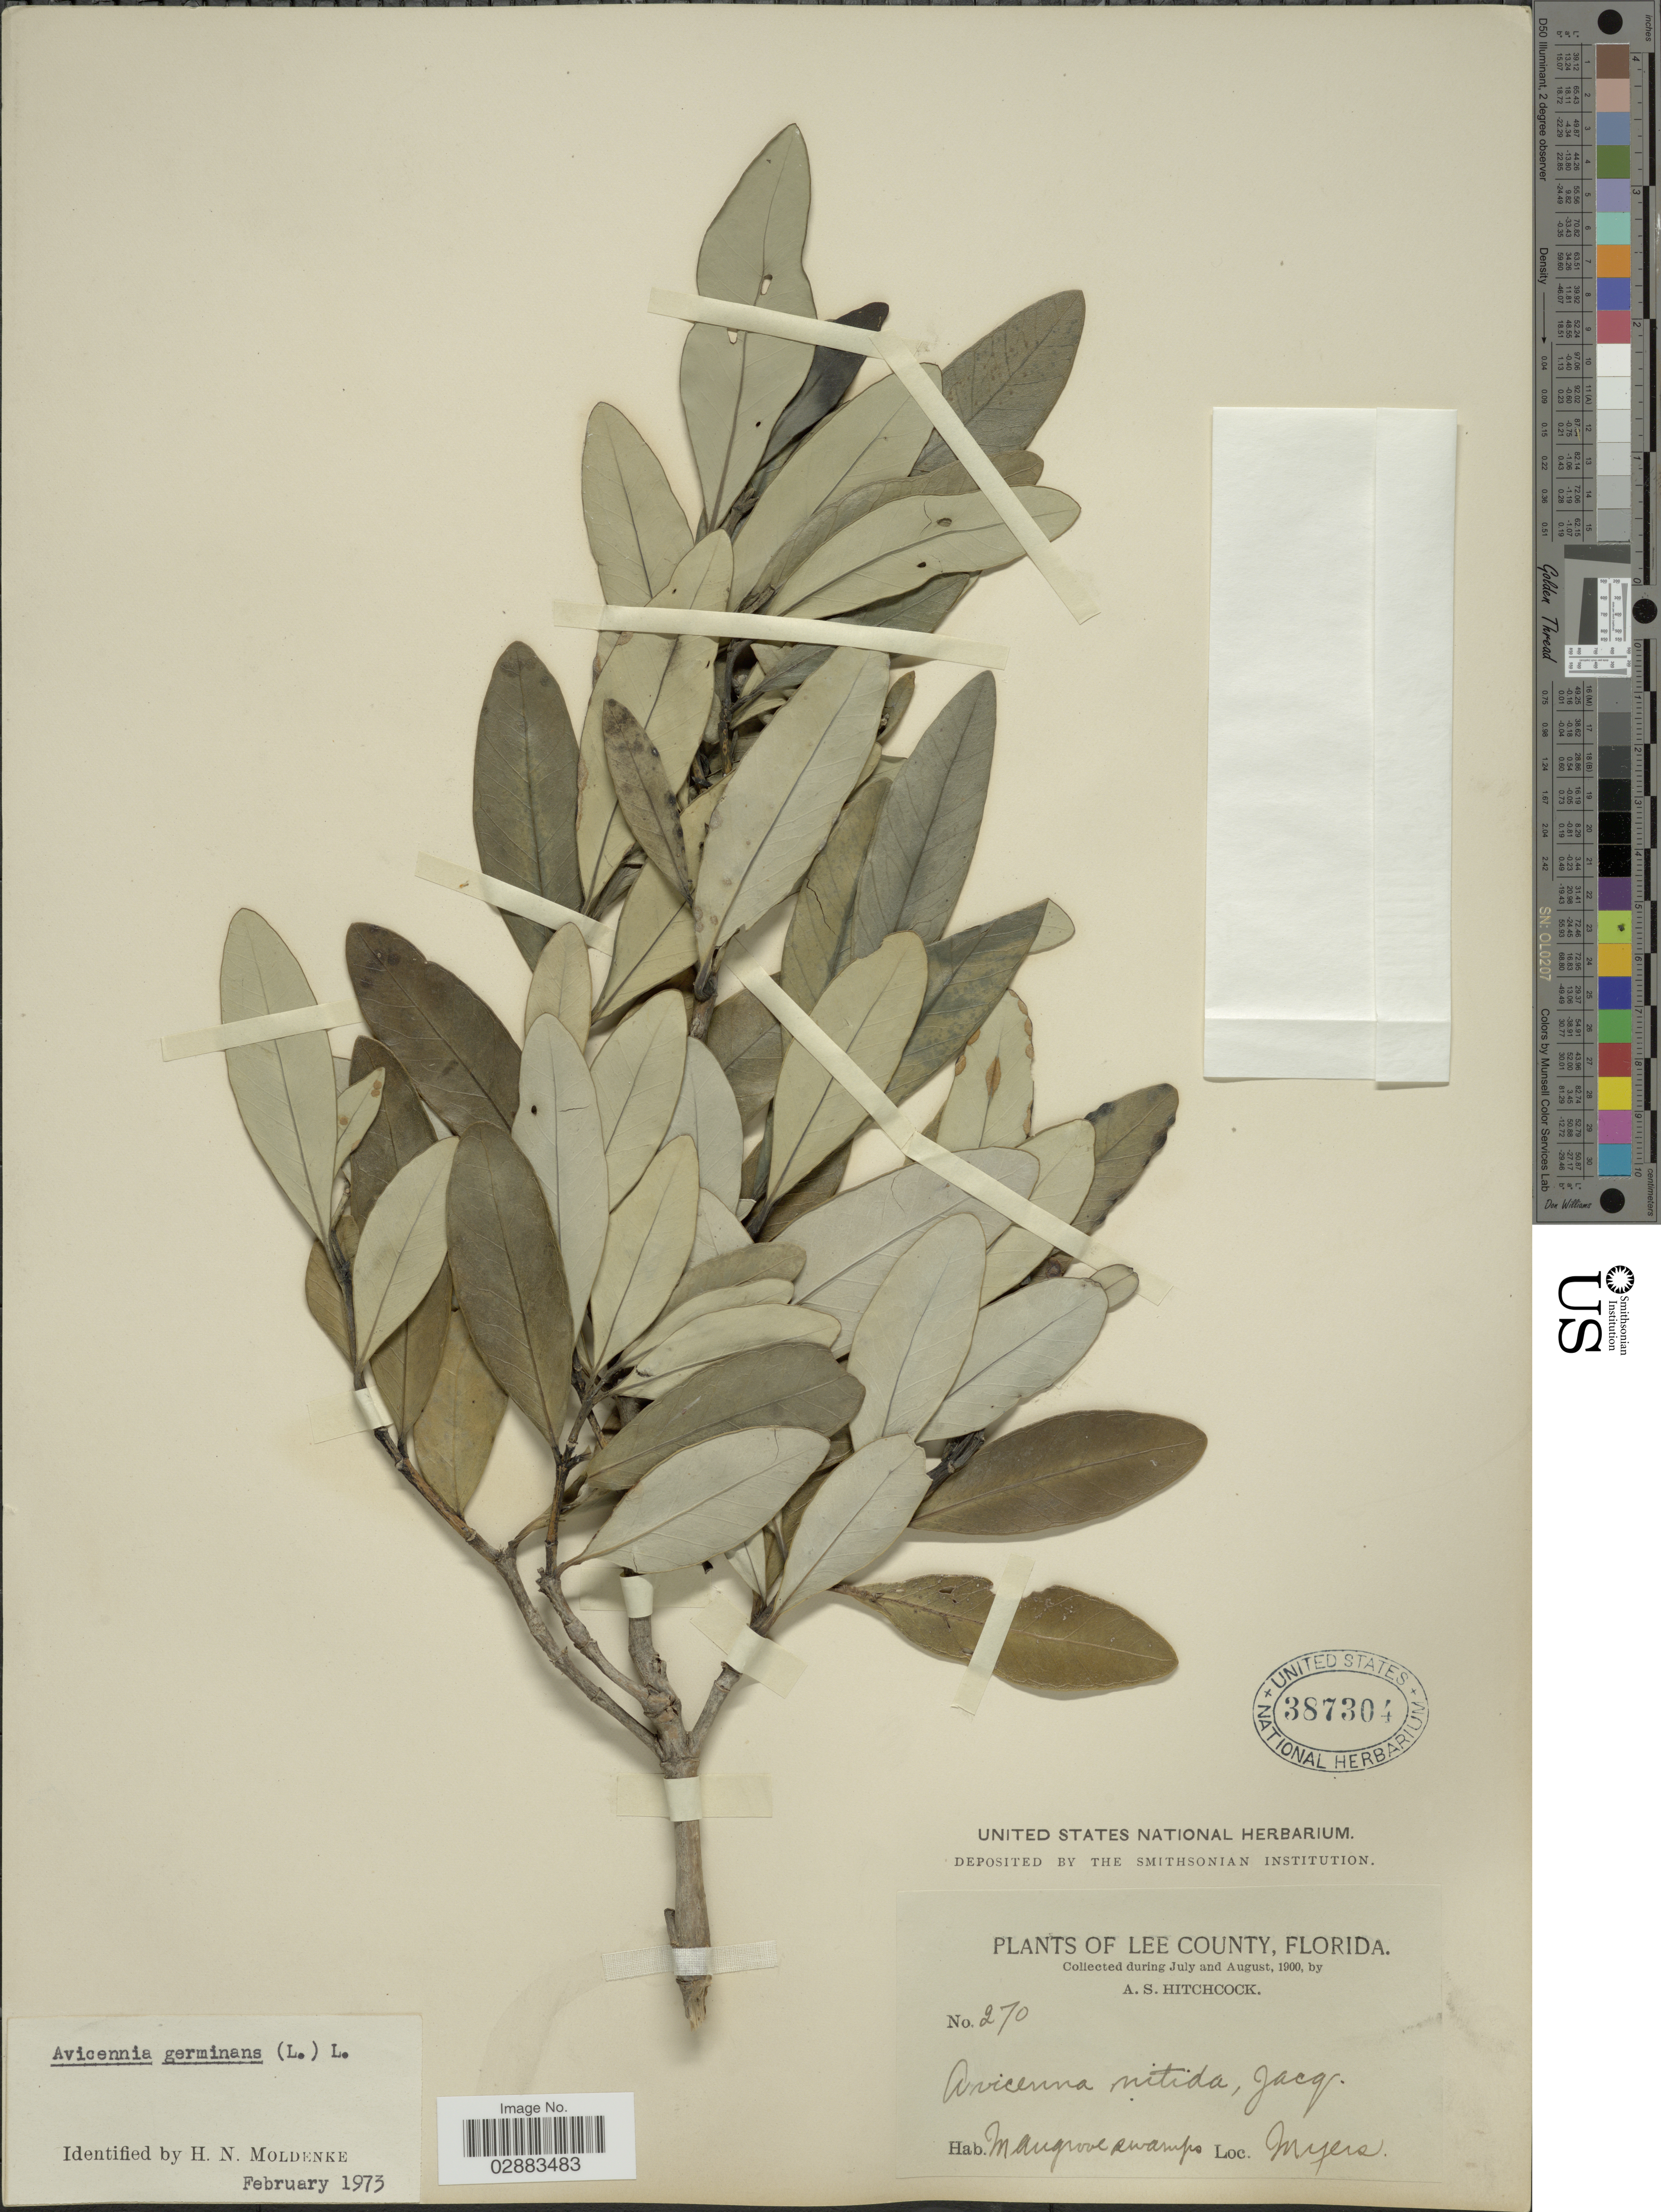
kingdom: Plantae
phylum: Tracheophyta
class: Magnoliopsida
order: Lamiales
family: Acanthaceae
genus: Avicennia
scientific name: Avicennia germinans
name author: (L.) L.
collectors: A. S. Hitchcock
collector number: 270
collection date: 1900-07/1900-08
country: United States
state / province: Florida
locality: Lee County. Mangrove swamps, Myers.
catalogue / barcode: US 387304